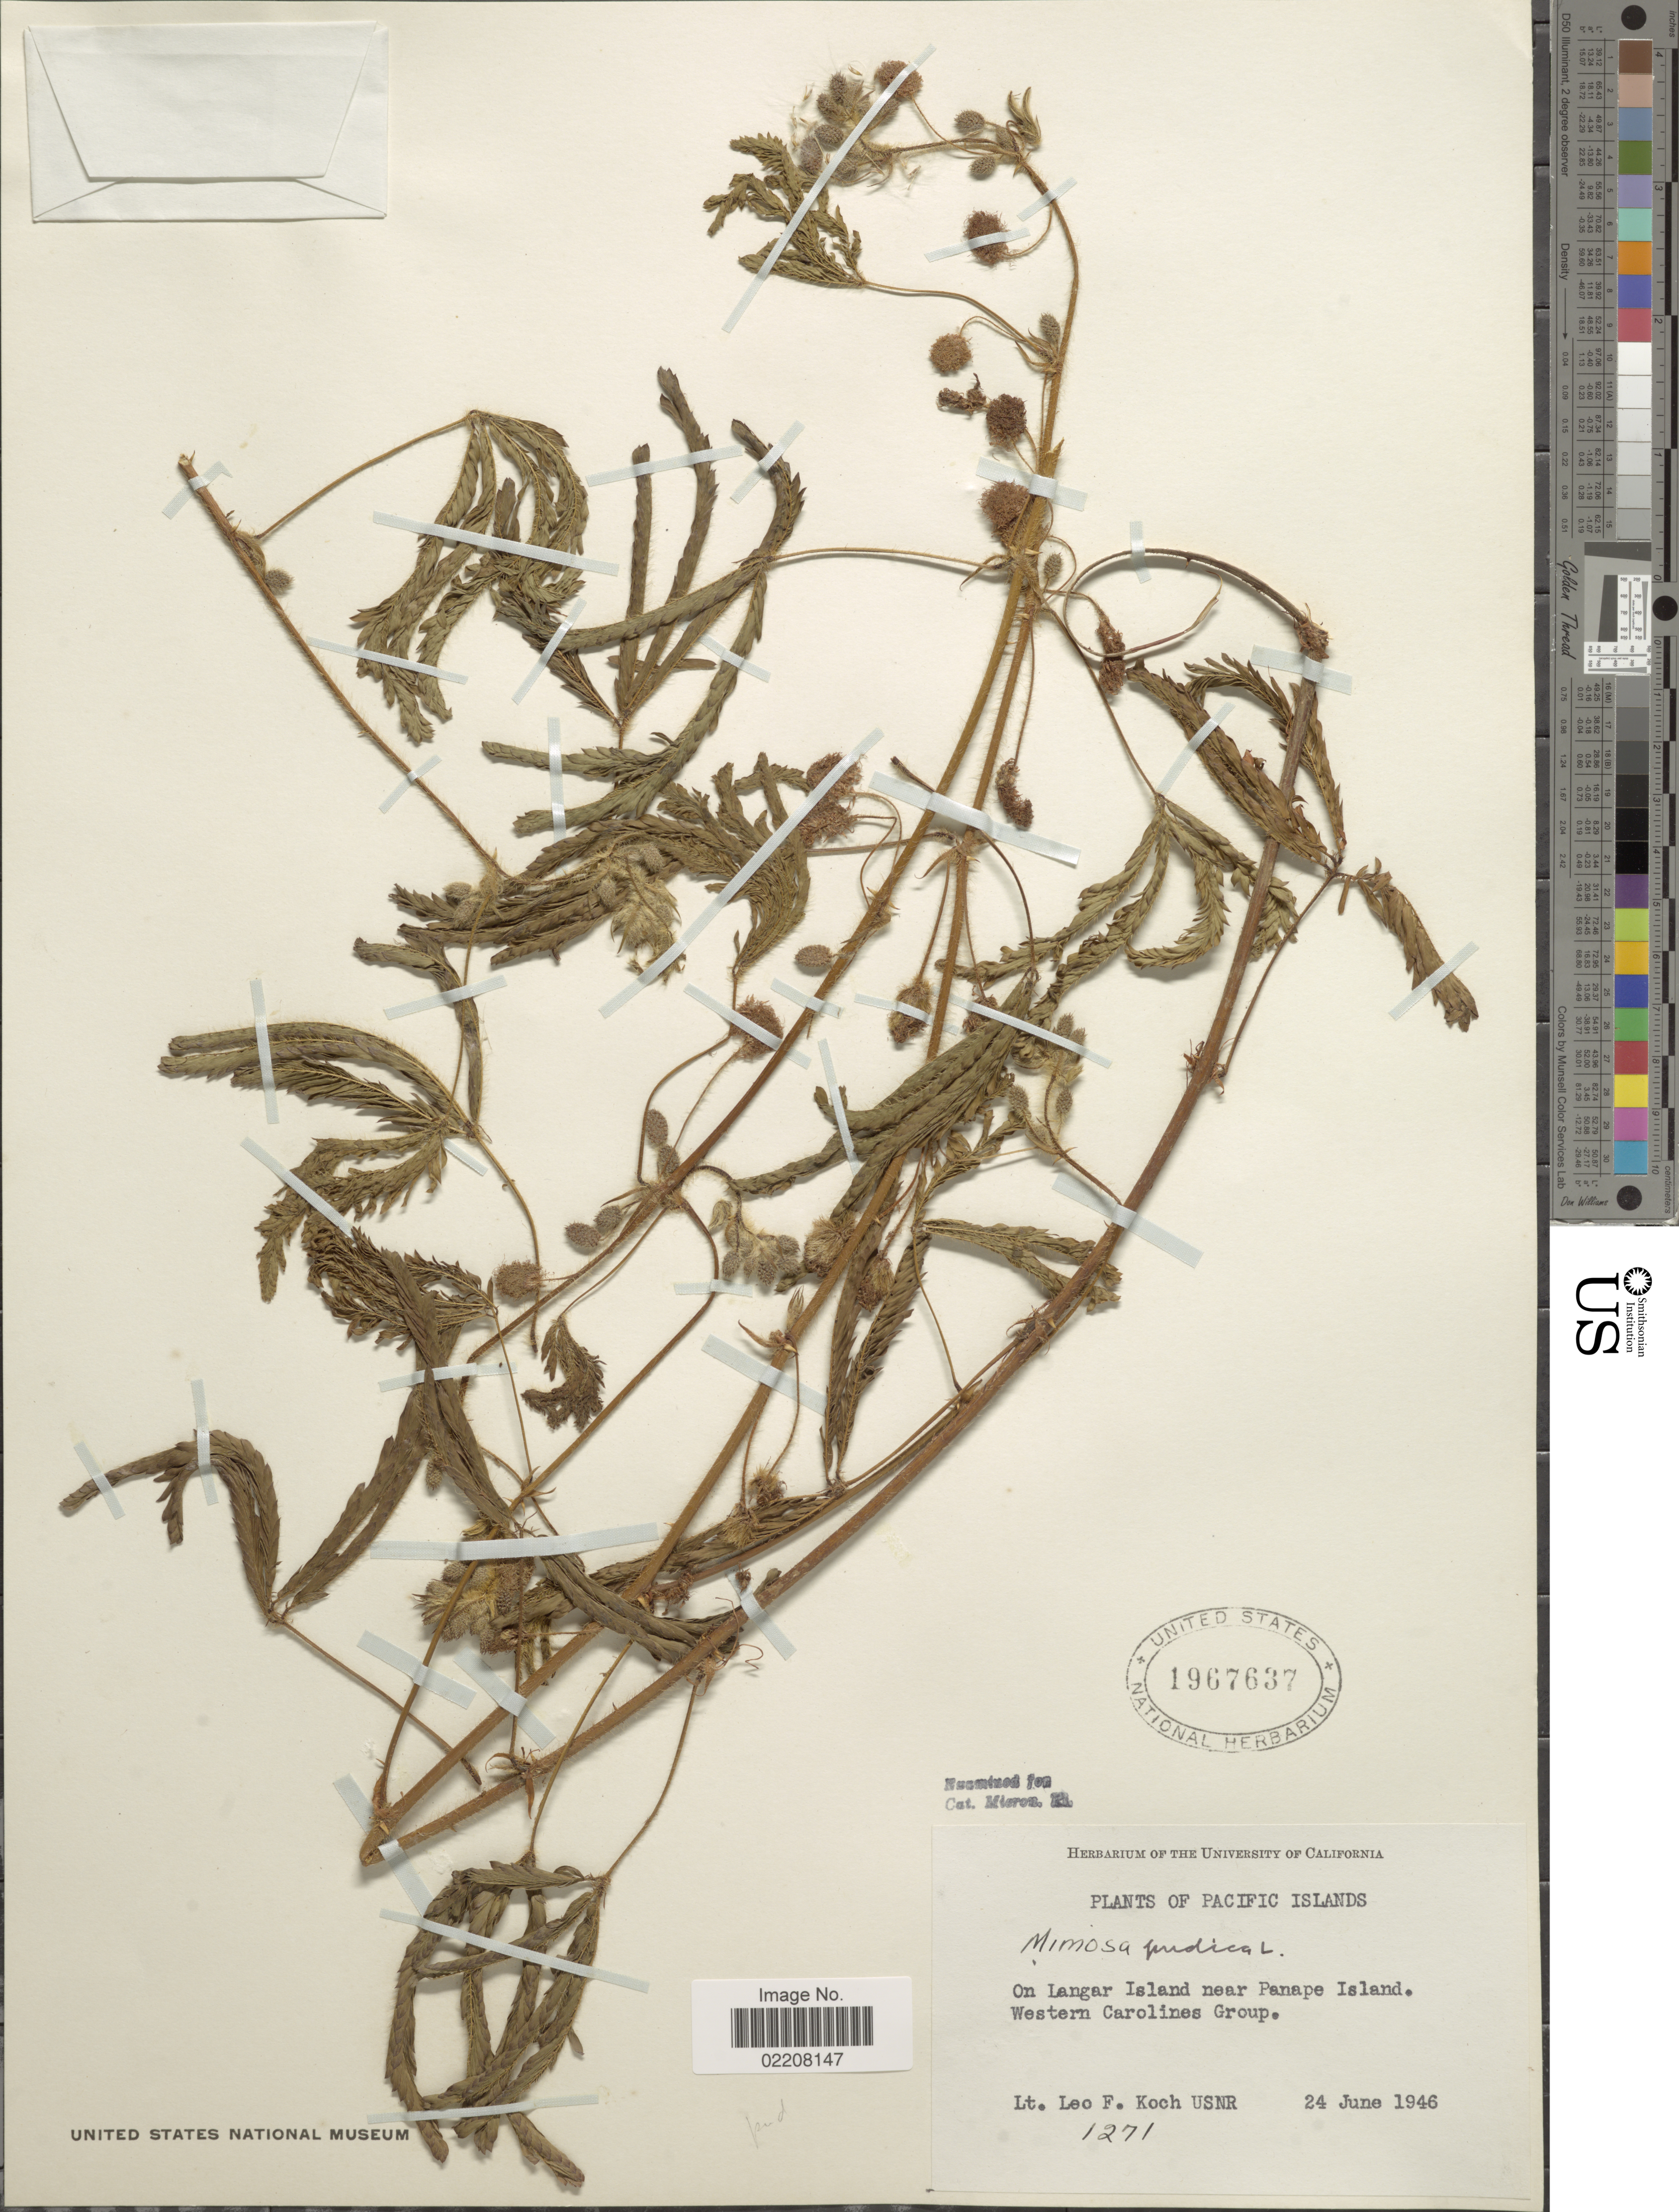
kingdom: Plantae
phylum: Tracheophyta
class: Magnoliopsida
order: Fabales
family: Fabaceae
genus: Mimosa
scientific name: Mimosa pudica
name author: L.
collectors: L. F. Koch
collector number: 1271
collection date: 1946-06-24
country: Canada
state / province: British Columbia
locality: On Langar Island near Panape Island. Western Carolines Group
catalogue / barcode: US 1967637